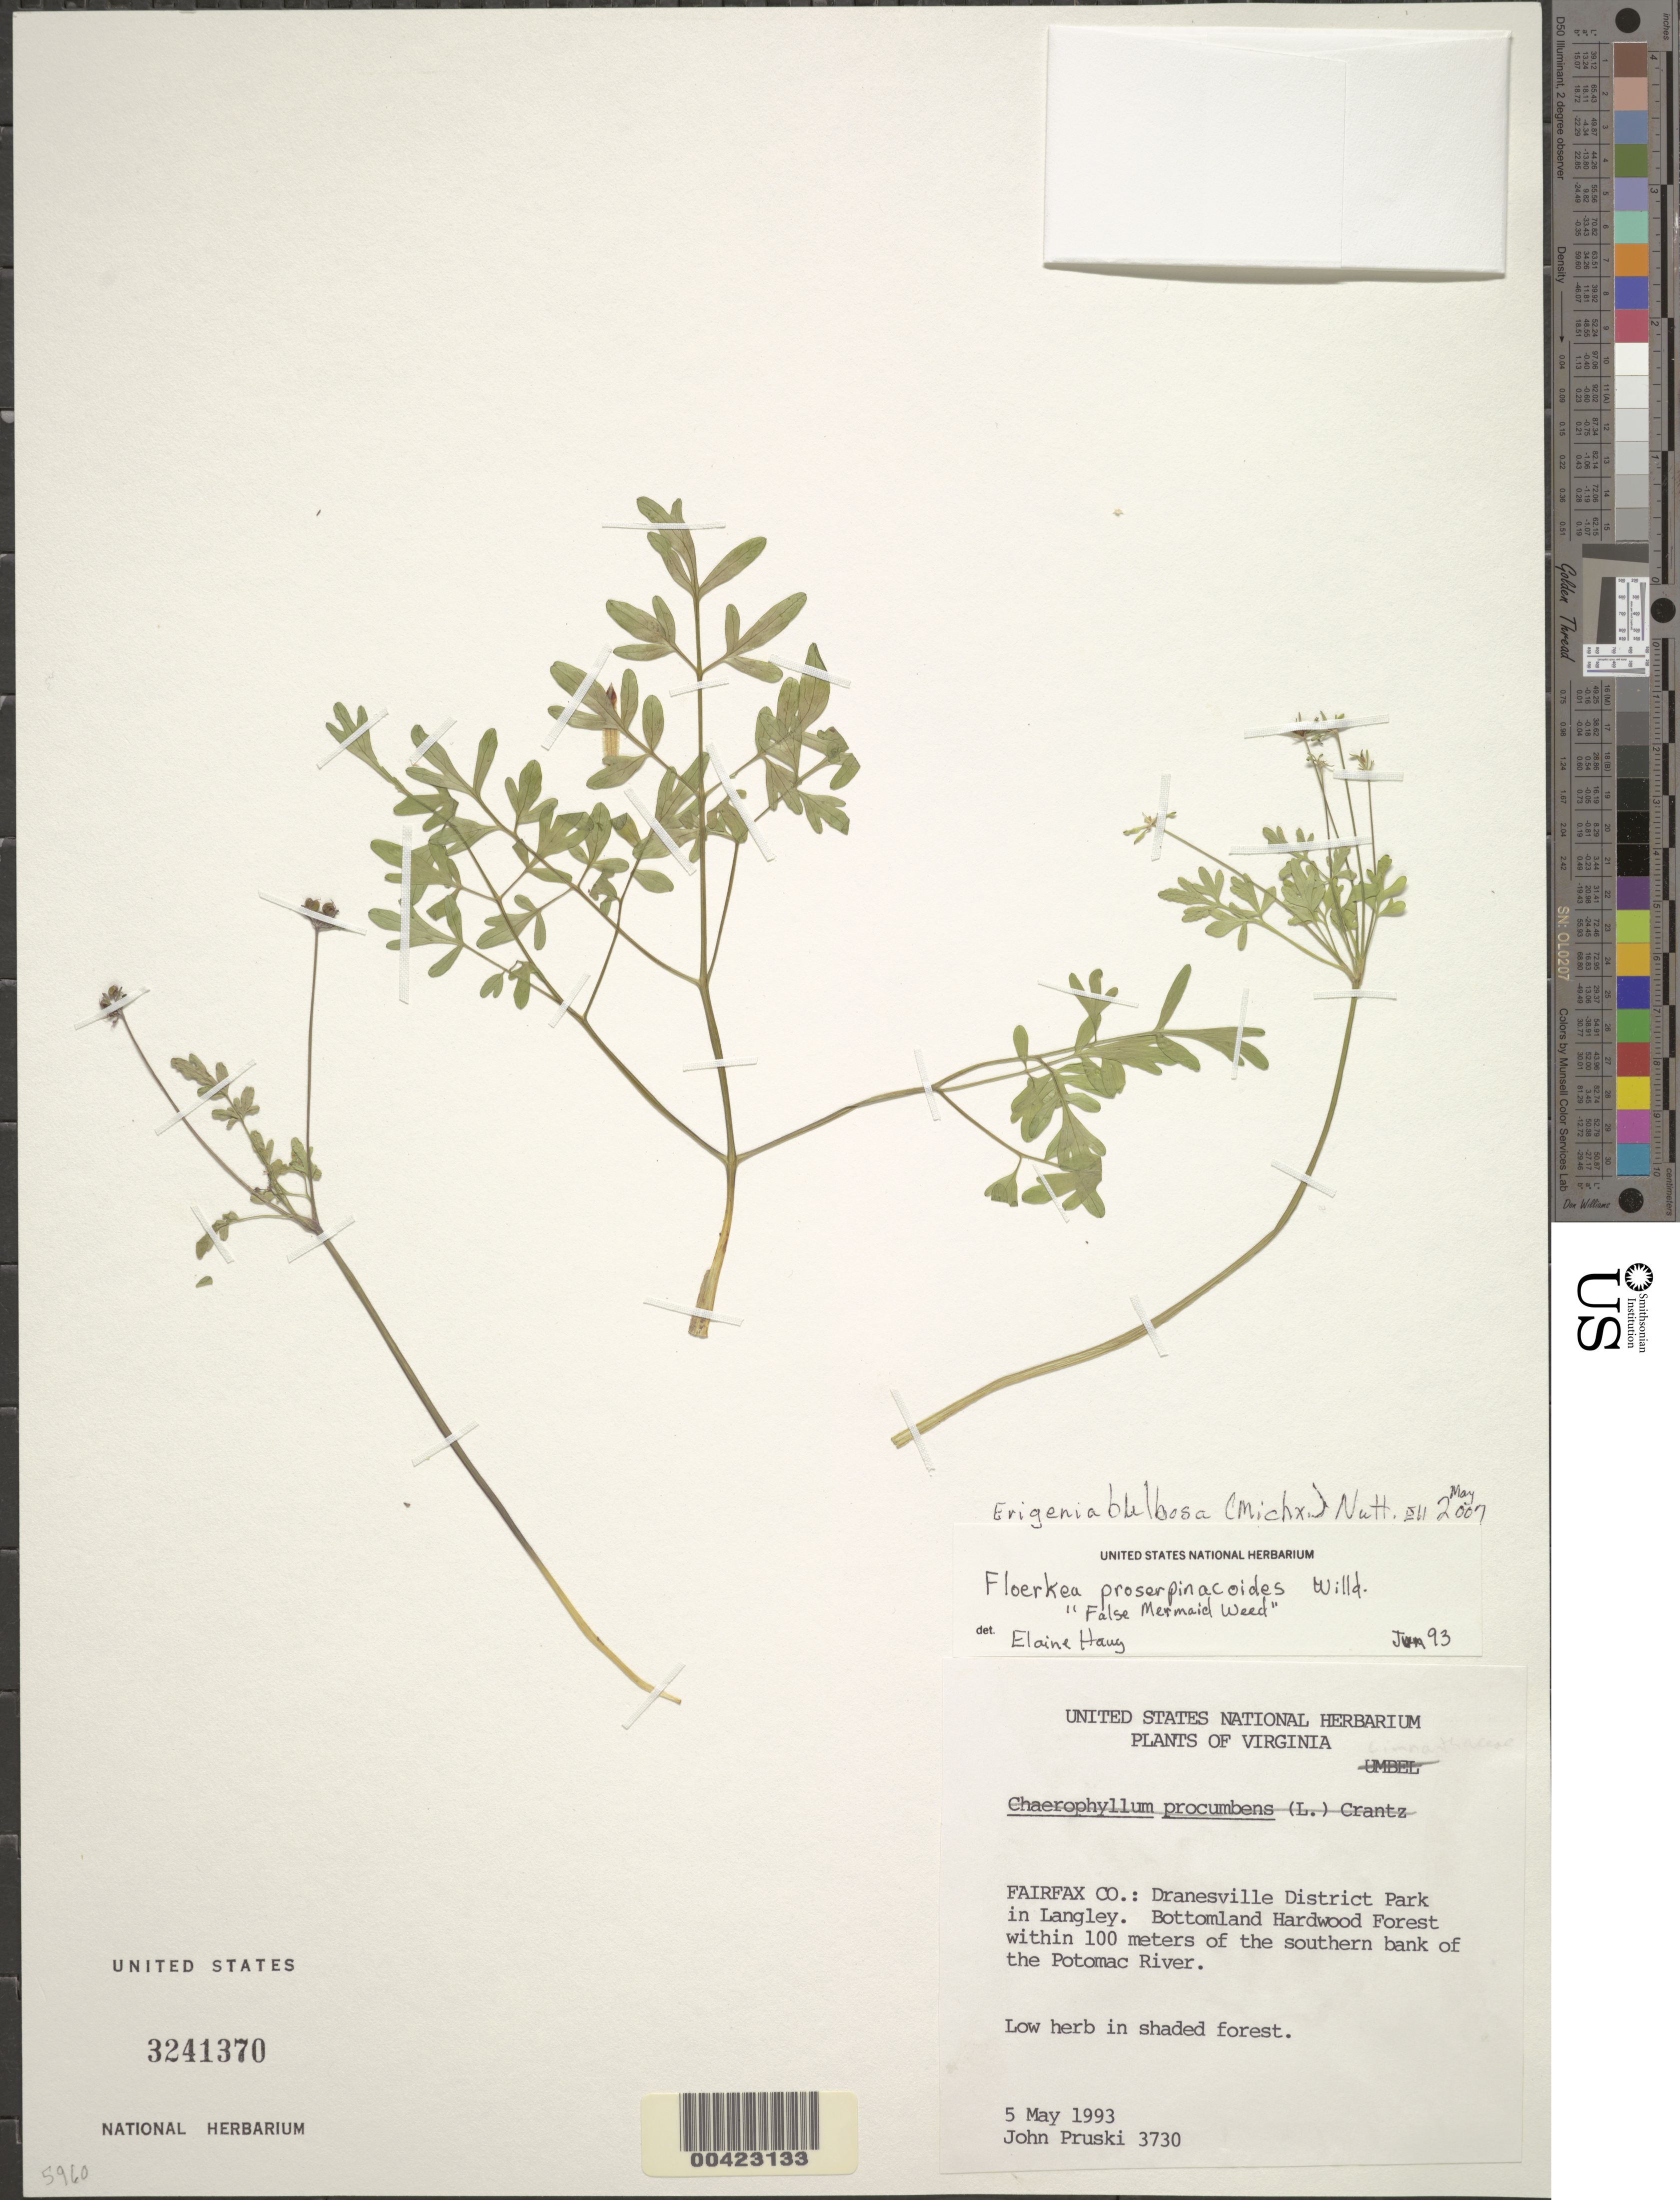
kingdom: Plantae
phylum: Tracheophyta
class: Magnoliopsida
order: Apiales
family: Apiaceae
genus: Erigenia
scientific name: Erigenia bulbosa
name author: (Michx.) Nutt.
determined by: Haug, E., (UNITED STATES)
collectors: J. F. Pruski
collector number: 3730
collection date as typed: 05 May 1993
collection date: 1993-05-05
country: United States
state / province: Virginia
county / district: Fairfax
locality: Dranesville District Park, in Langley (Scotts Run)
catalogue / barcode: US 3241370